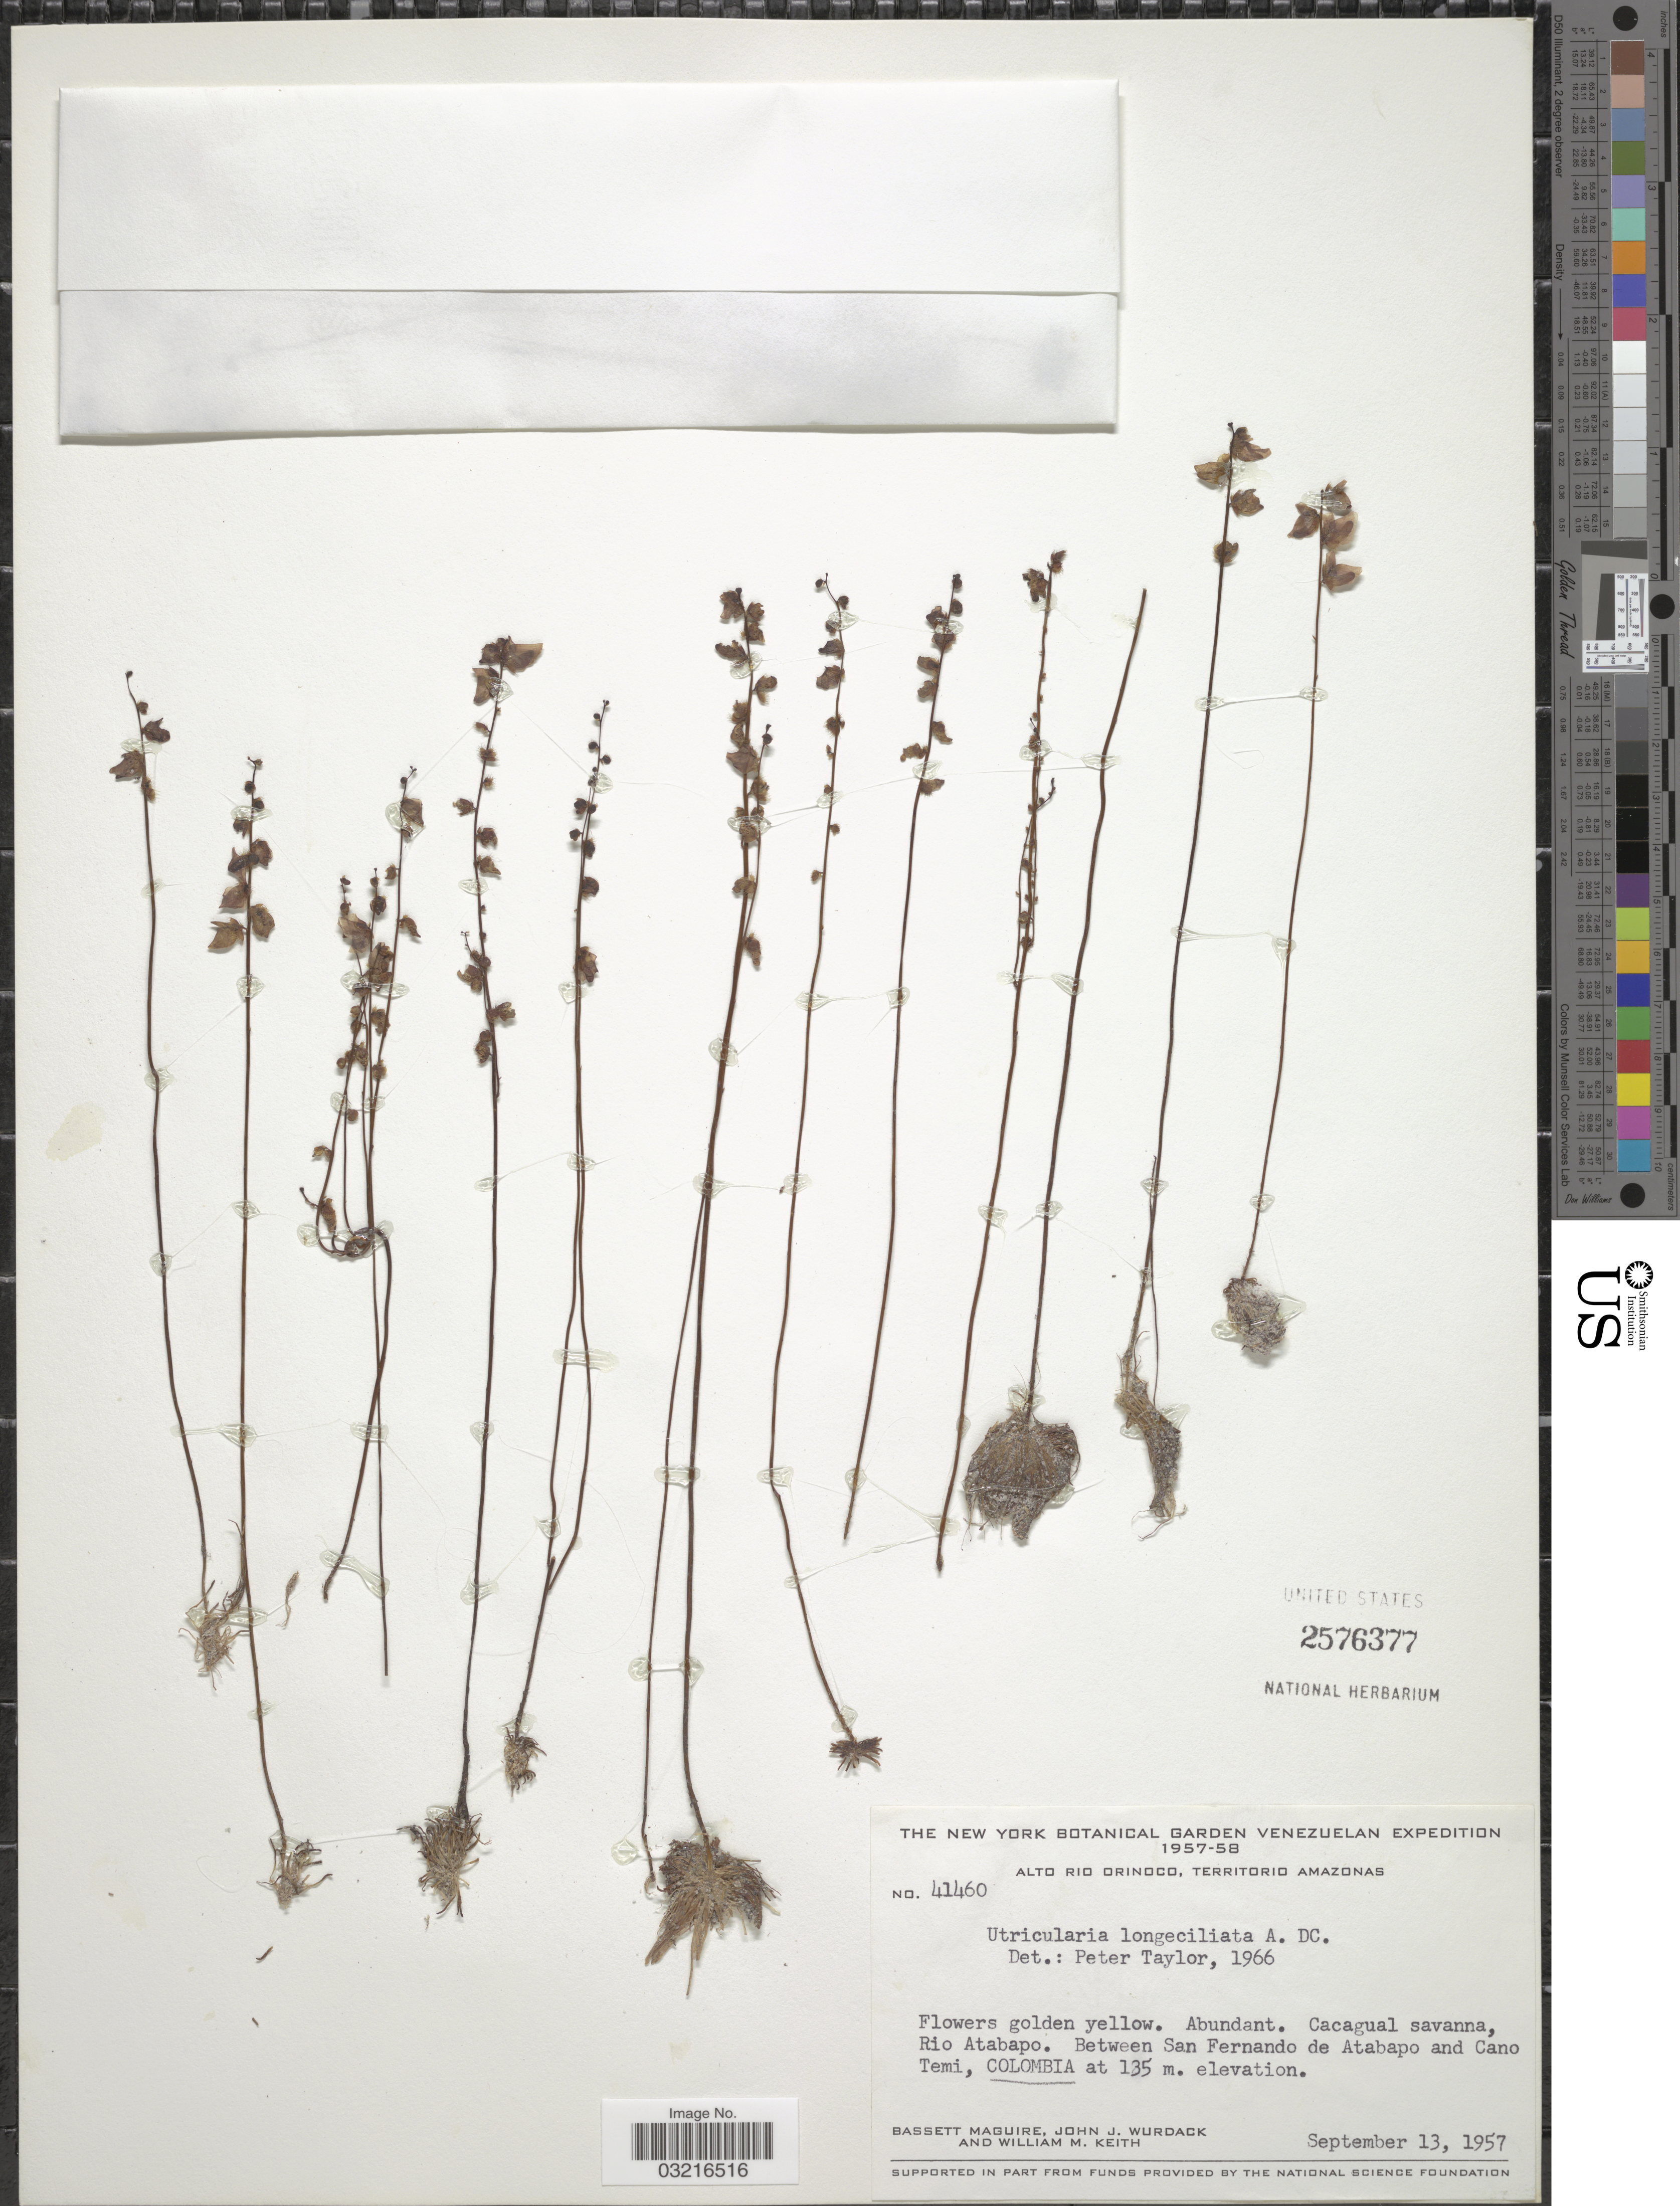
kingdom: Plantae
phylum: Tracheophyta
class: Magnoliopsida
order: Lamiales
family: Lentibulariaceae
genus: Utricularia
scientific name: Utricularia longiciliata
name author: A. DC.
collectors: B. Maguire, J. J. Wurdack & W. Keith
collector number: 41460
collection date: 1957-09-13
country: Colombia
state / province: Amazônas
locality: Alto Rio Orinoco, Rio Atabapo. Between San Fernando de Atabapo and Cano Temi, Colombia.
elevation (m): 135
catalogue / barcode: US 2576377